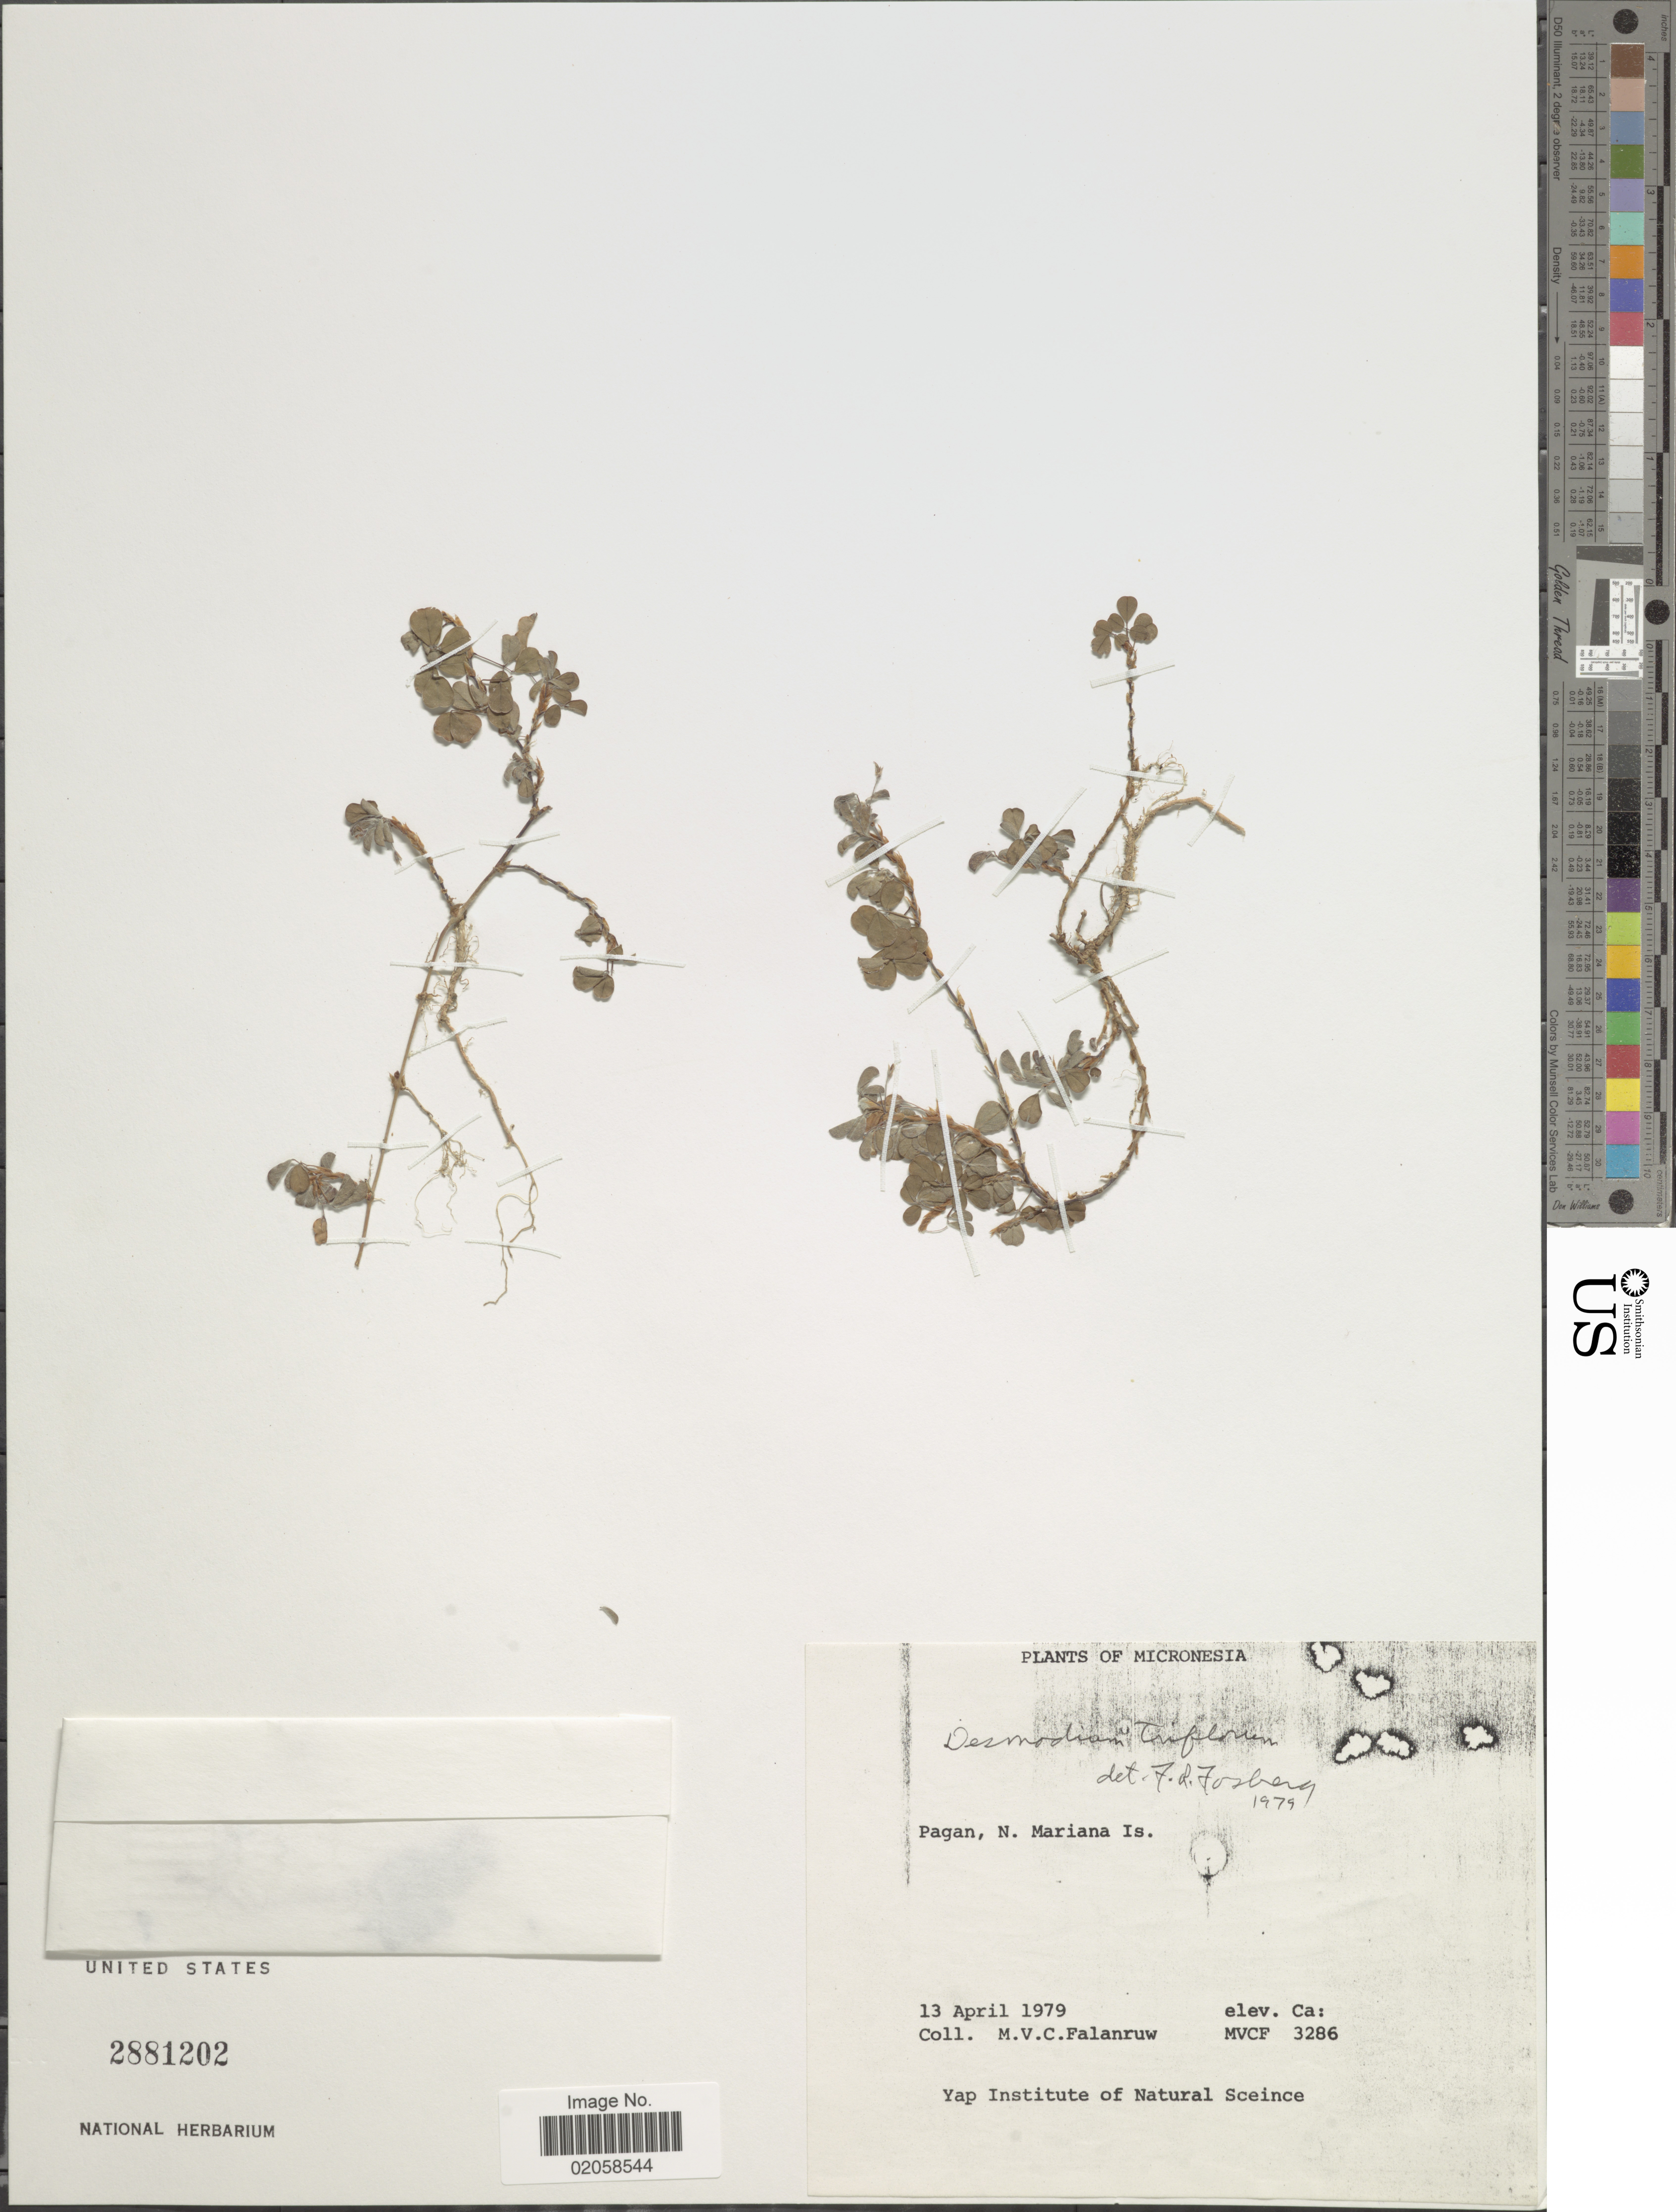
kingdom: Plantae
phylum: Tracheophyta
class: Magnoliopsida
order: Fabales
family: Fabaceae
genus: Grona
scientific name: Grona triflora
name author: (L.) H. Ohashi & K. Ohashi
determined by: Strong, Mark T., (BOT), Smithsonian Institution - National Museum of Natural History (UNITED STATES)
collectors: M. V. Falanruw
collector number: MVCF 3286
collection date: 1979-04-13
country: Northern Mariana Islands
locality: Micronesia, Pagan, N. Mariana Is.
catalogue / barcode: US 2881202